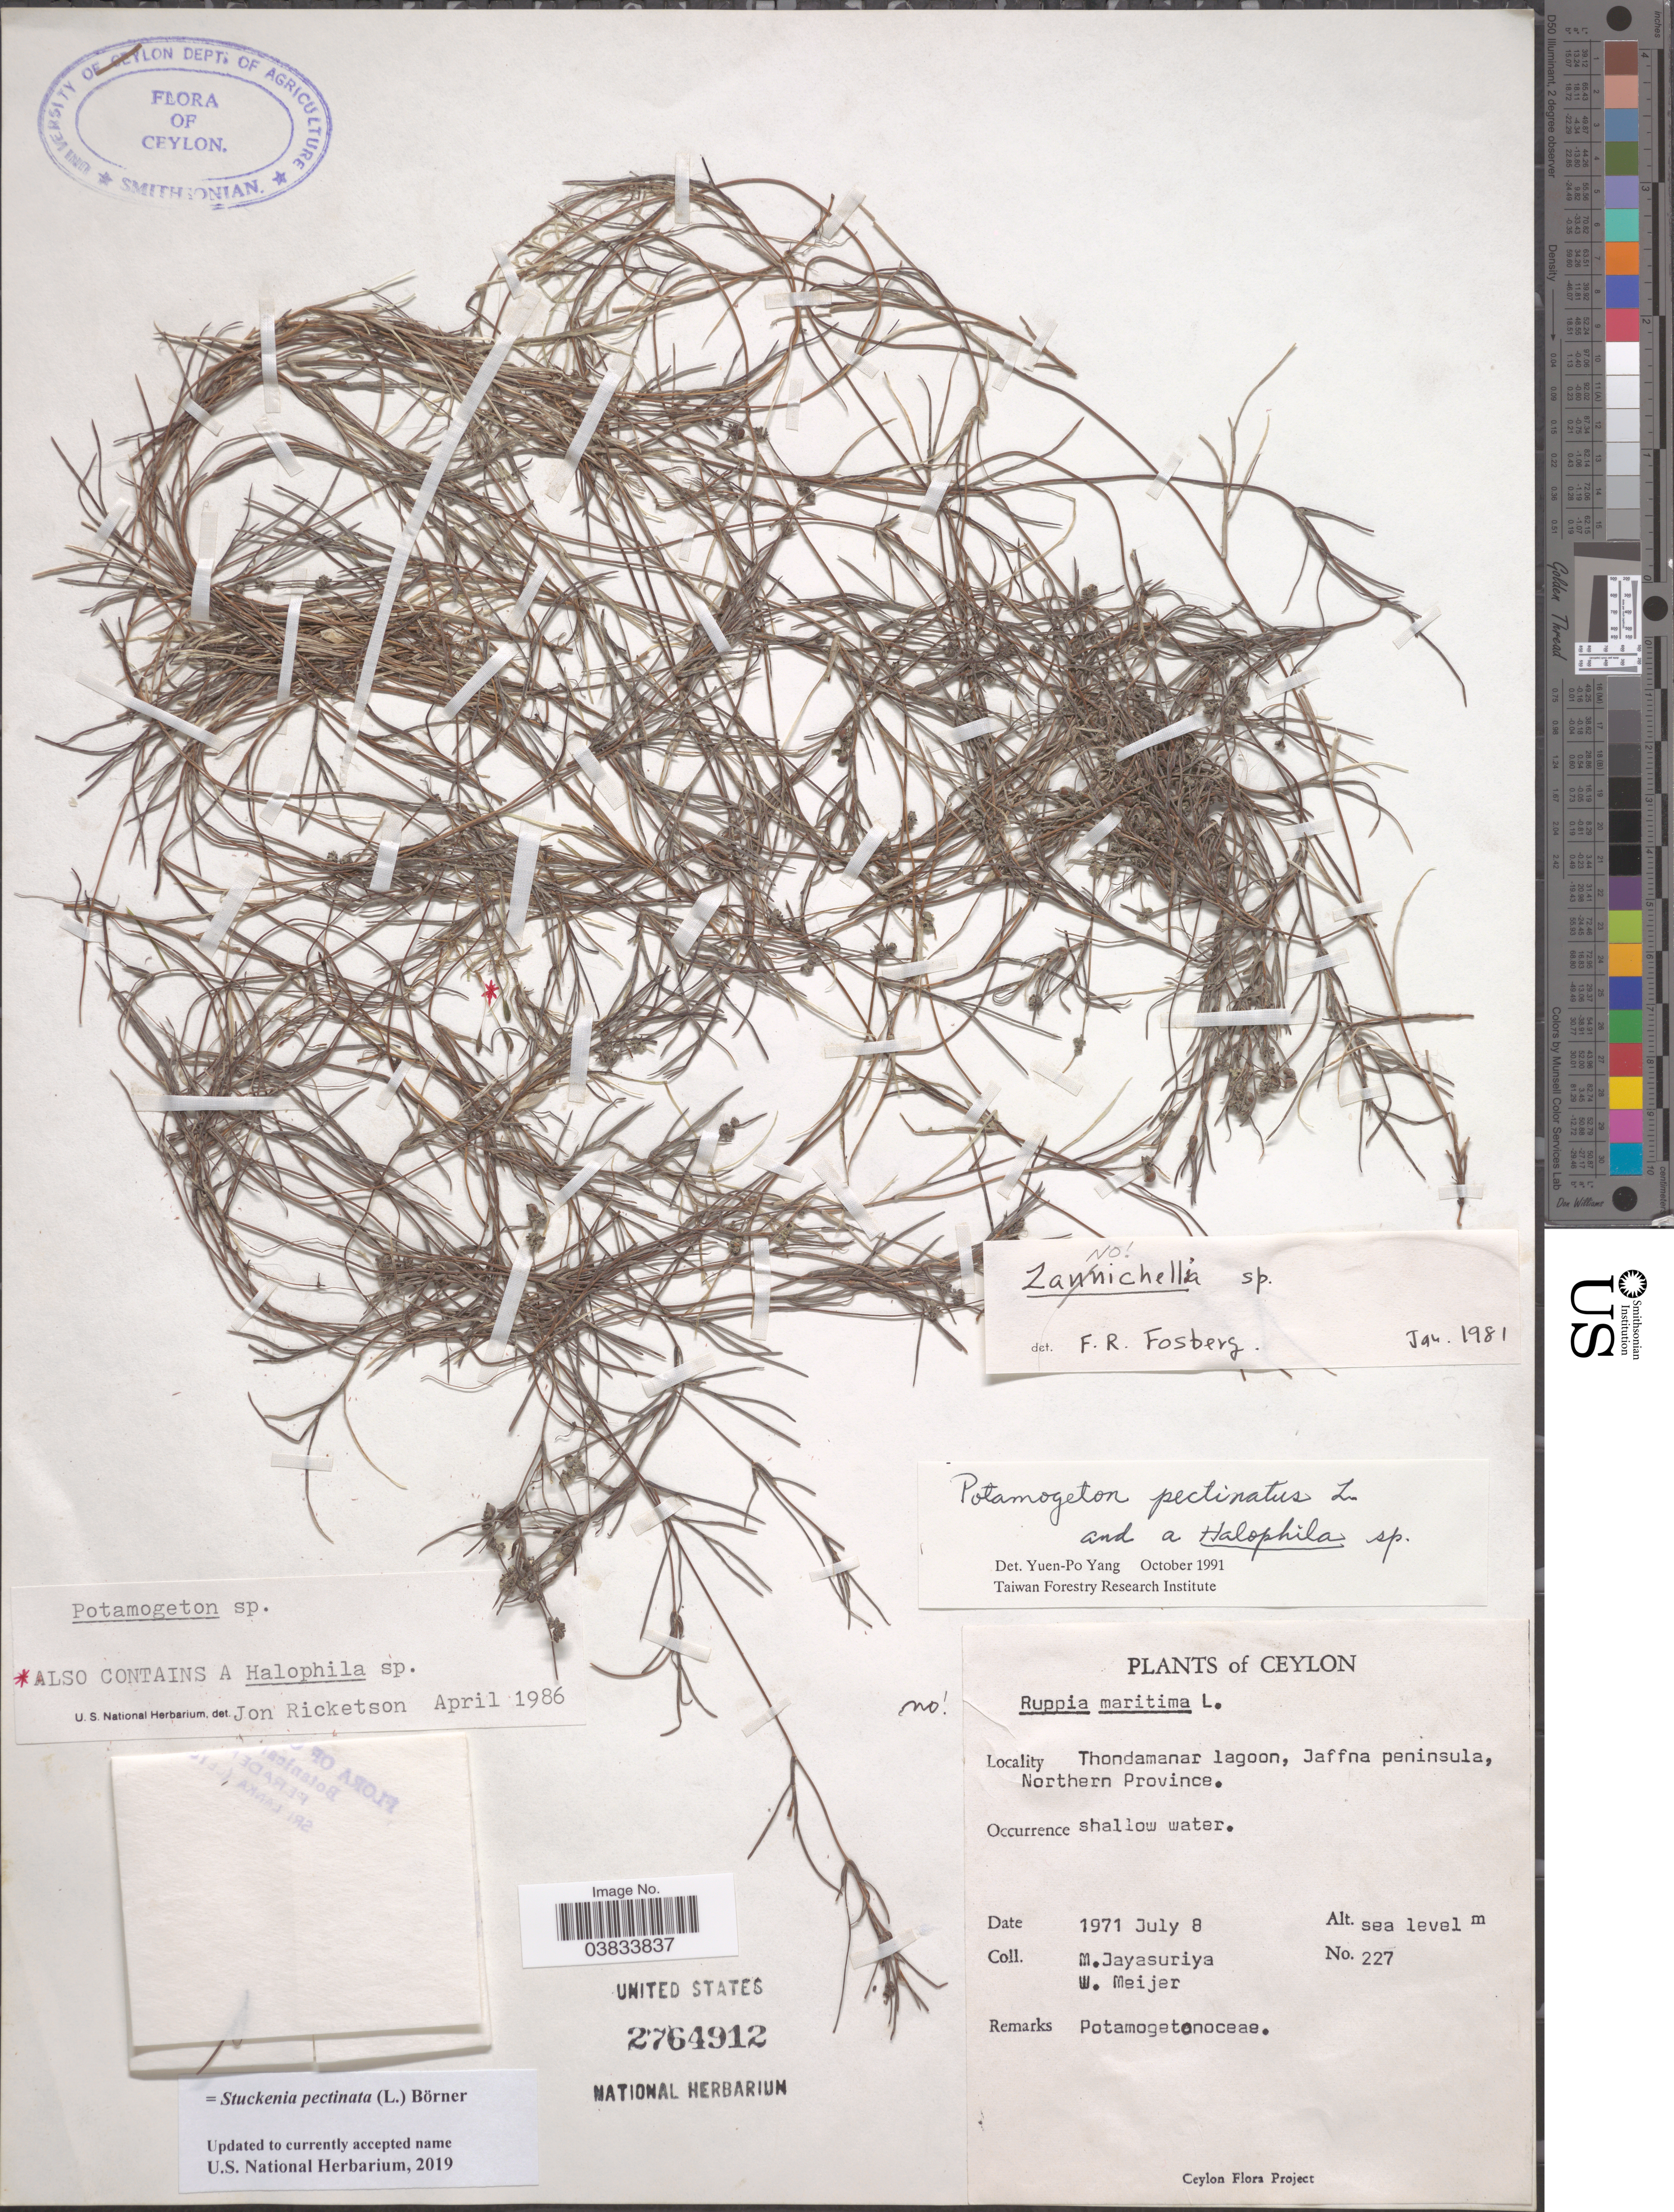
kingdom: Plantae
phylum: Tracheophyta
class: Liliopsida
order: Alismatales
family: Potamogetonaceae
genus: Stuckenia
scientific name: Stuckenia pectinata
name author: (L.) Börner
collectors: M. Jayasuriya & W. Meijer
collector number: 227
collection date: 1971-07-08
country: Sri Lanka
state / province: Northern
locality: Ceylon. Thondamanar lagoon, Jaffna peninsula, Northern Province.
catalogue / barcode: US 2764912